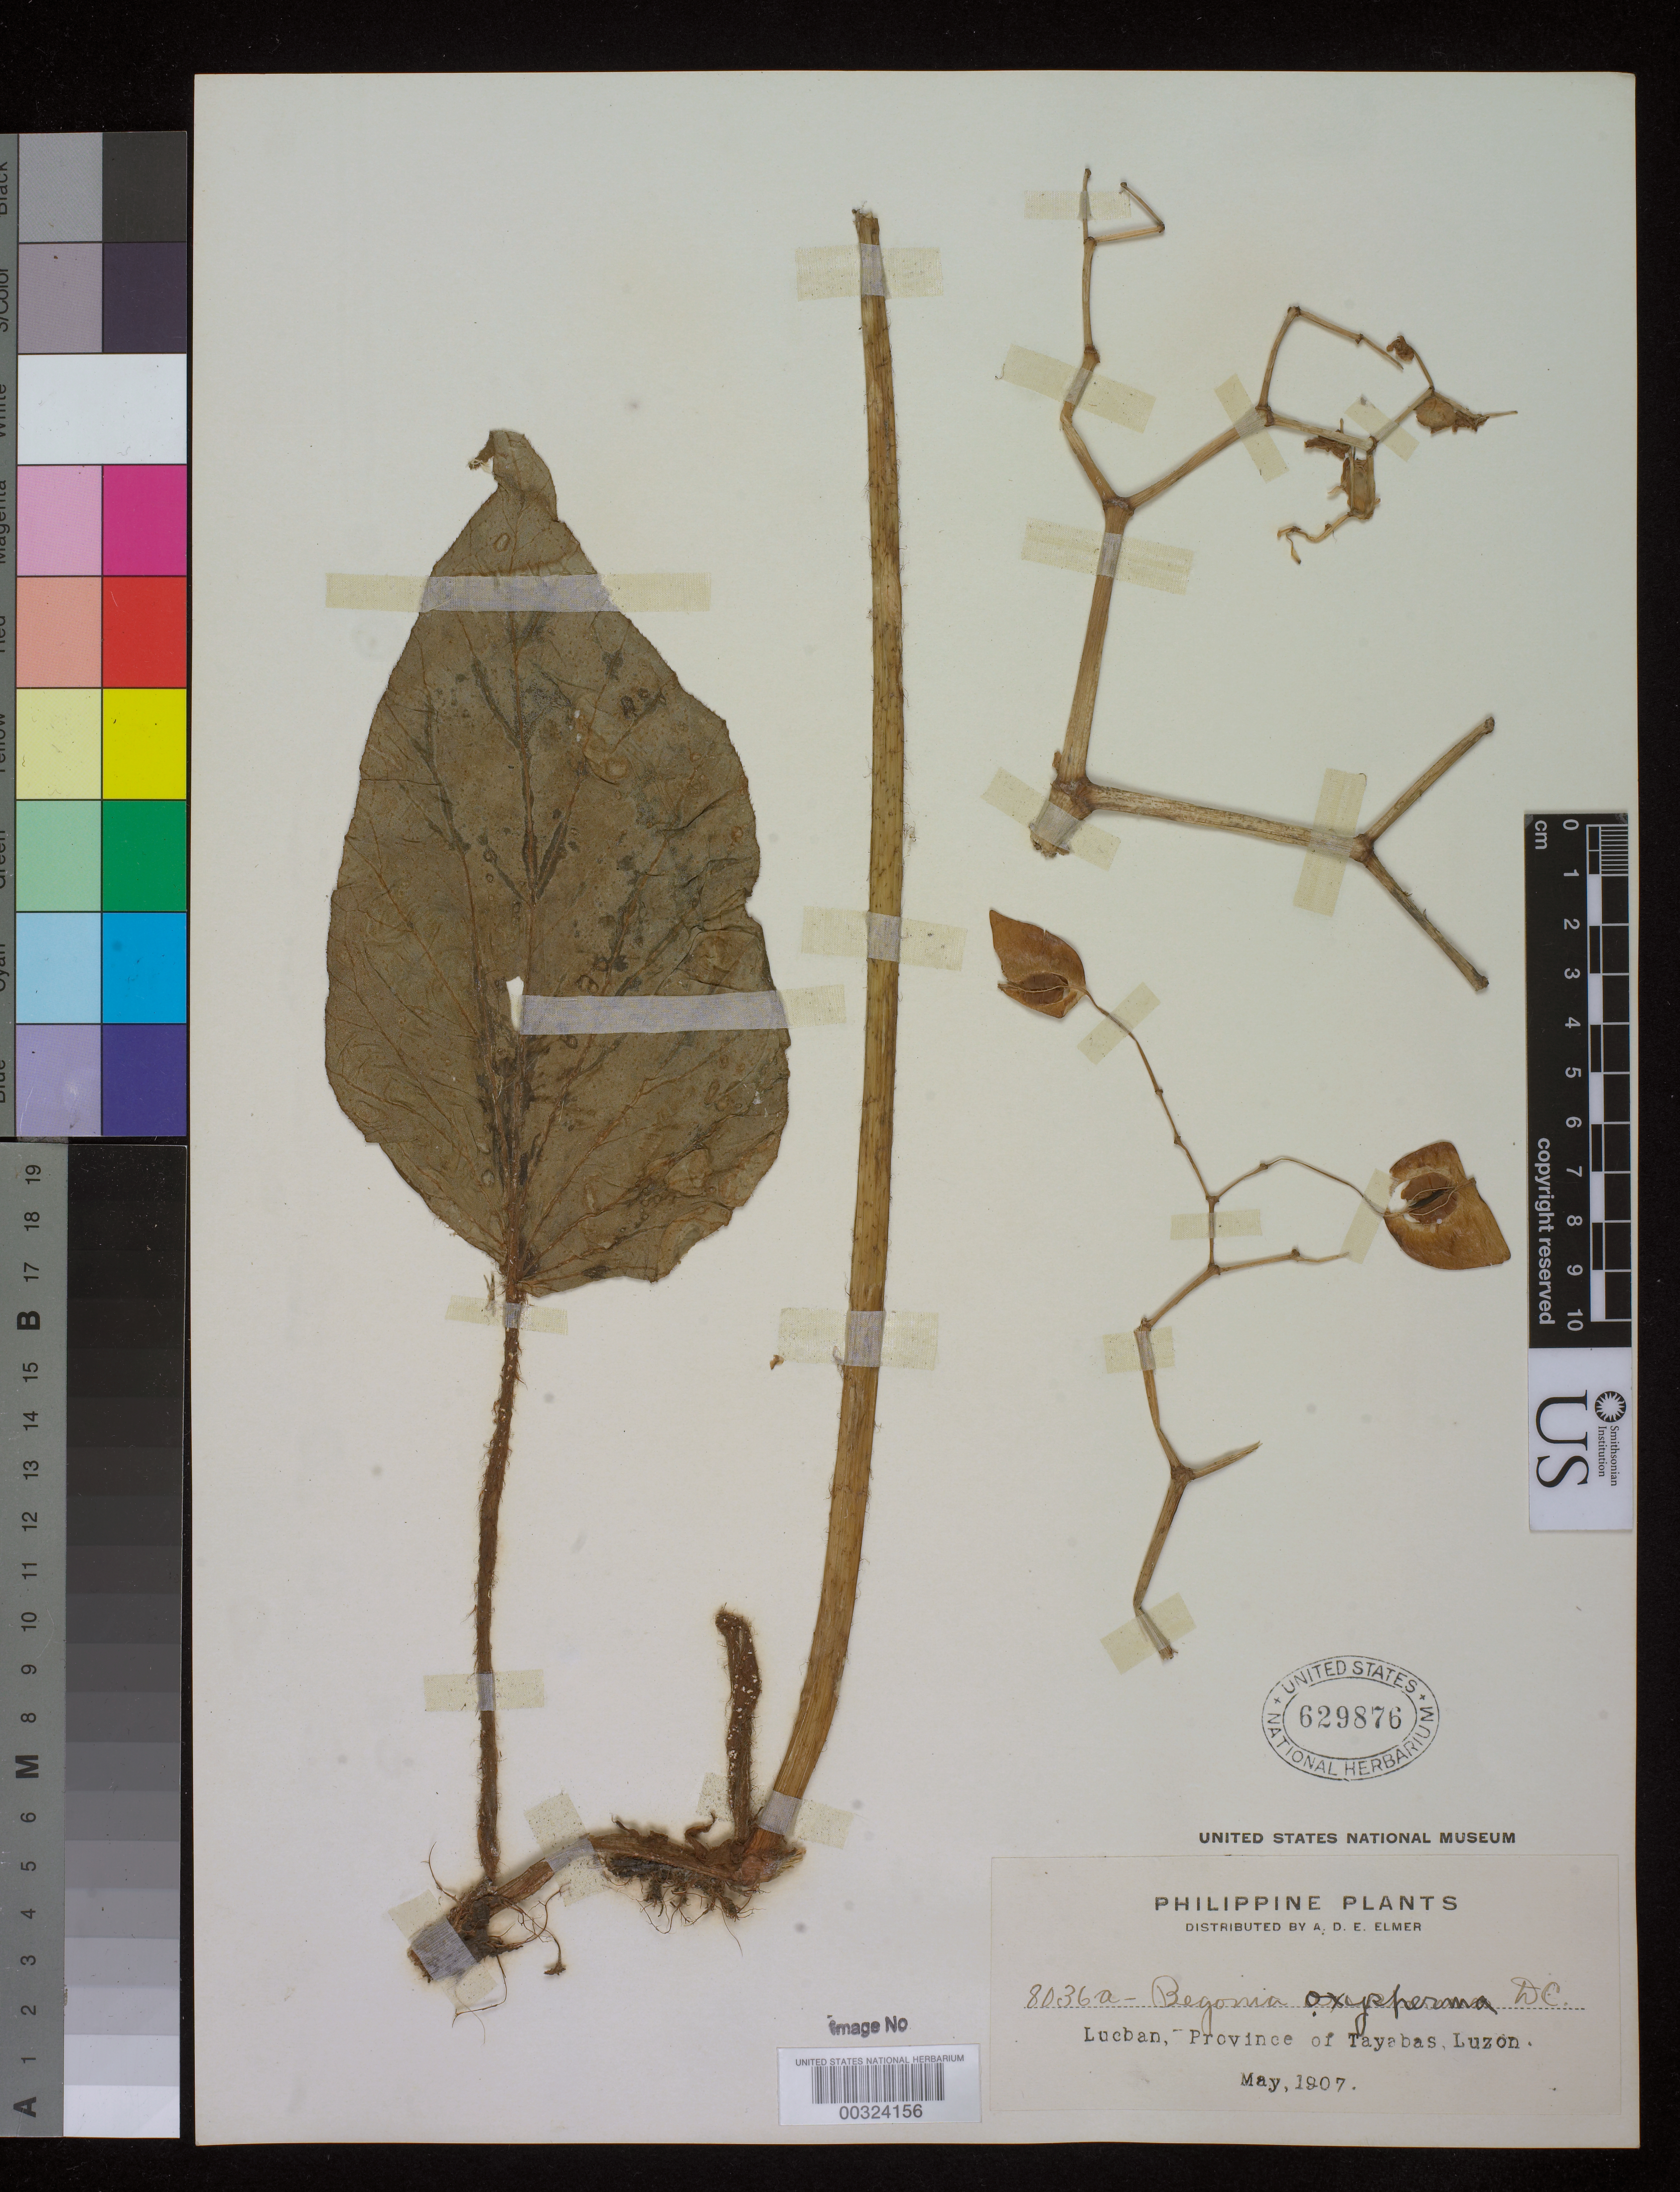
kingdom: Plantae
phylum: Tracheophyta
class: Magnoliopsida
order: Cucurbitales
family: Begoniaceae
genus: Begonia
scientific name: Begonia oxysperma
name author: A. DC.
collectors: A. D. E. Elmer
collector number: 8063a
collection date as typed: May 1907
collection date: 1907-05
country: Philippines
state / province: Calabarzon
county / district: Quezon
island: Luzon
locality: Lucban, Tayabas Prov. = Quezon Prov.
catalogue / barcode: US 629876